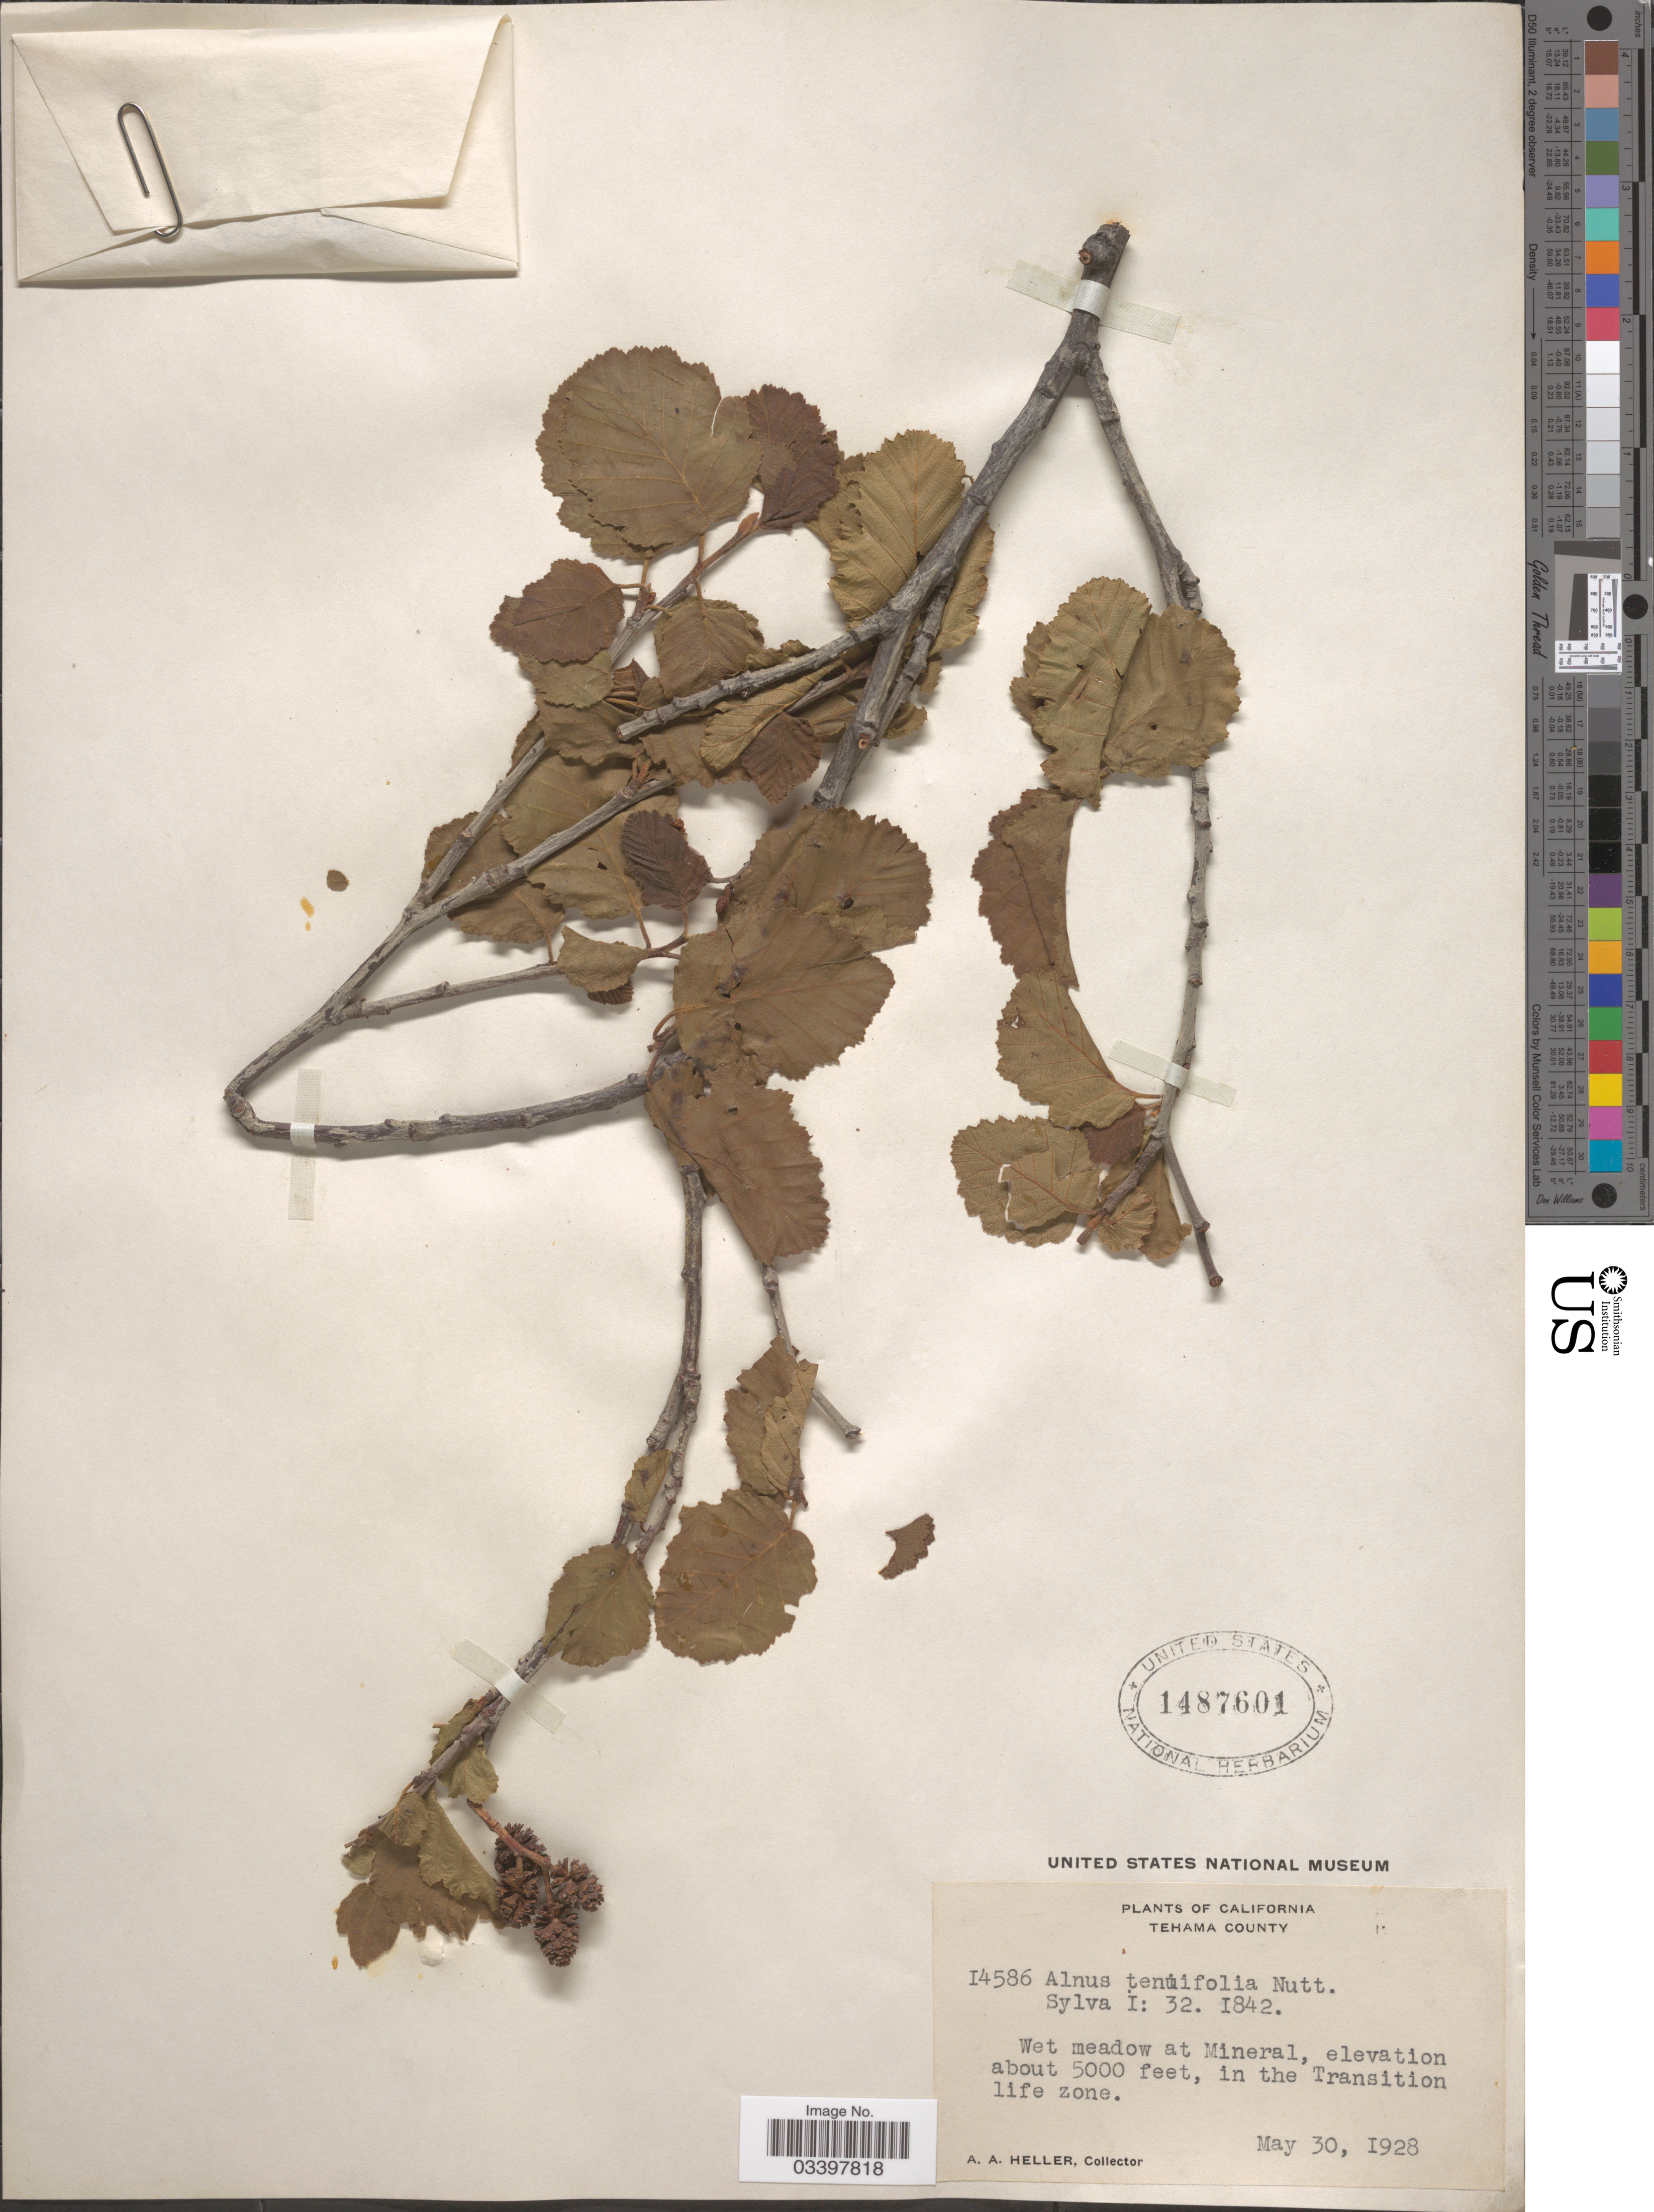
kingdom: Plantae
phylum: Tracheophyta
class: Magnoliopsida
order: Fagales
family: Betulaceae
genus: Alnus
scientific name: Alnus incana subsp. tenuifolia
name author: (Nutt.) Breitung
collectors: A. A. Heller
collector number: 14586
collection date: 1928-05-30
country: United States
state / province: California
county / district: Tehama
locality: Tehama County. Wet meadow at Mineral, in the Transition life zone.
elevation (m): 1524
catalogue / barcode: US 1487601